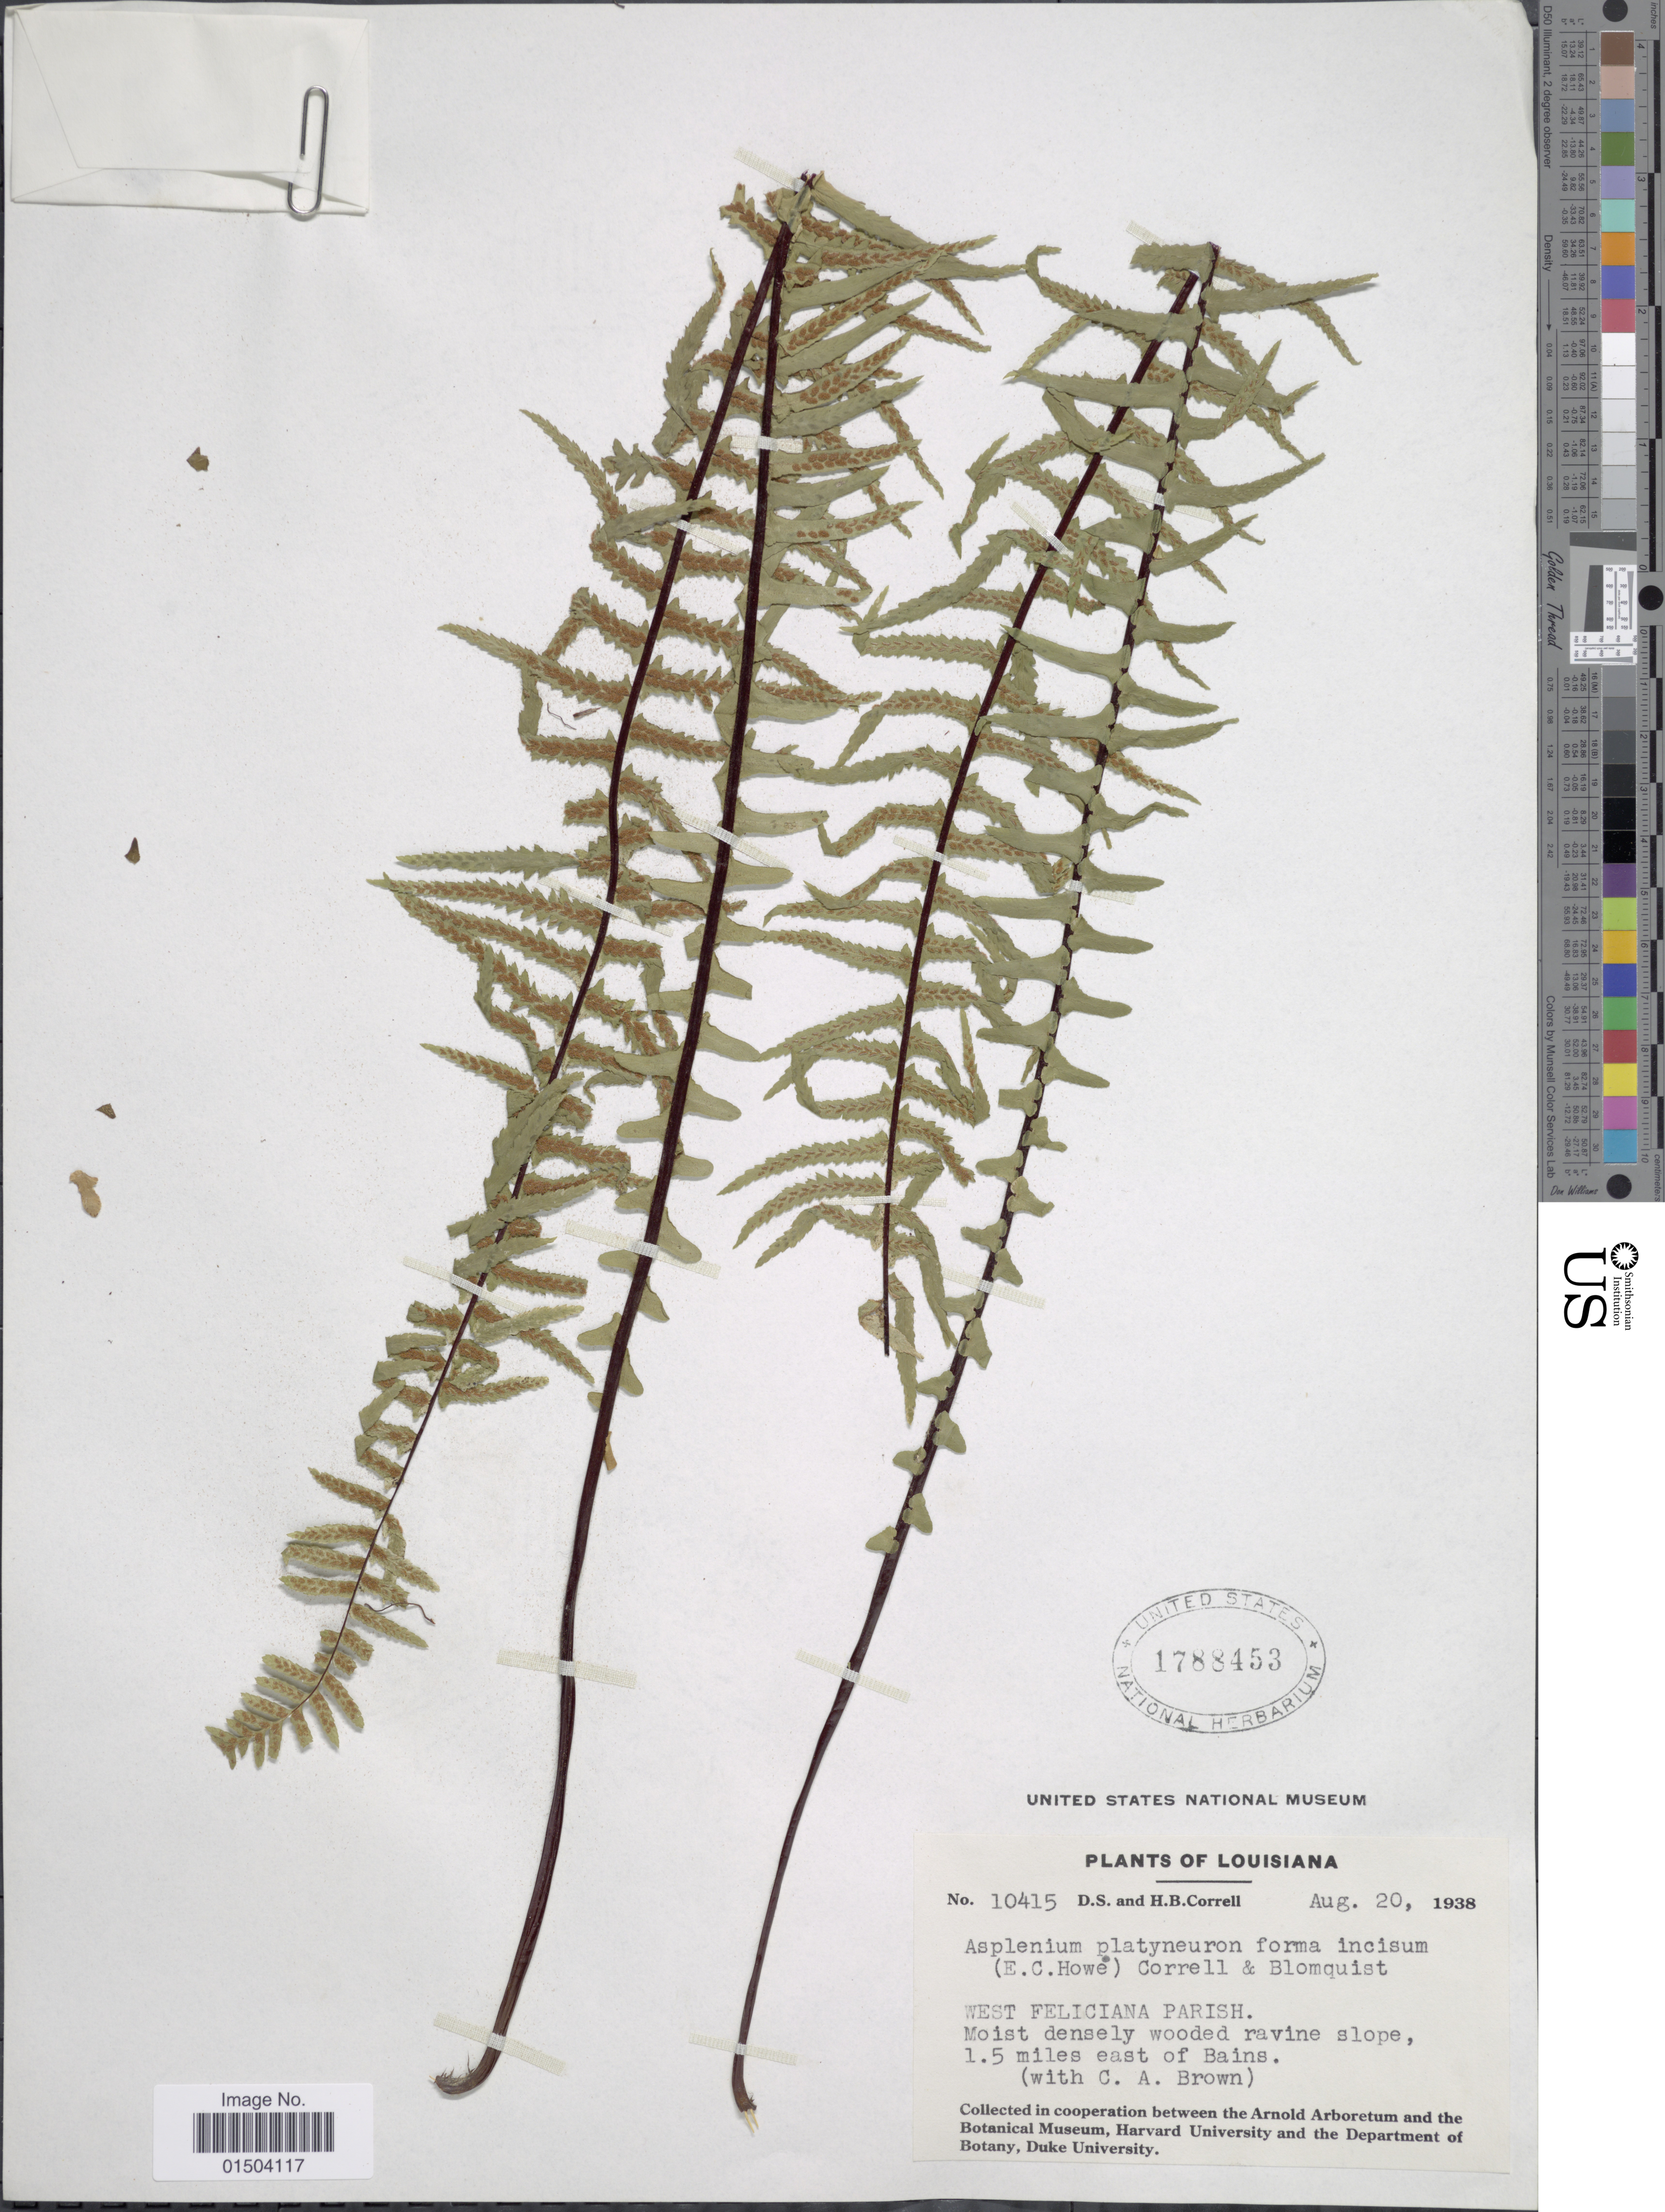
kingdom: Plantae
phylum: Tracheophyta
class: Polypodiopsida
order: Polypodiales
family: Aspleniaceae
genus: Asplenium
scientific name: Asplenium platyneuron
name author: (L.) Britton, Stearns & Poggenb.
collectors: D. S. Correll, H. Correll & C. A. Brown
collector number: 10415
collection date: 1938-08-20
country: United States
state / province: Louisiana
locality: West Feliciana Parish. Moist densely wooded ravine slope, 1.5 miles east of Bains.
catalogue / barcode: US 1788453